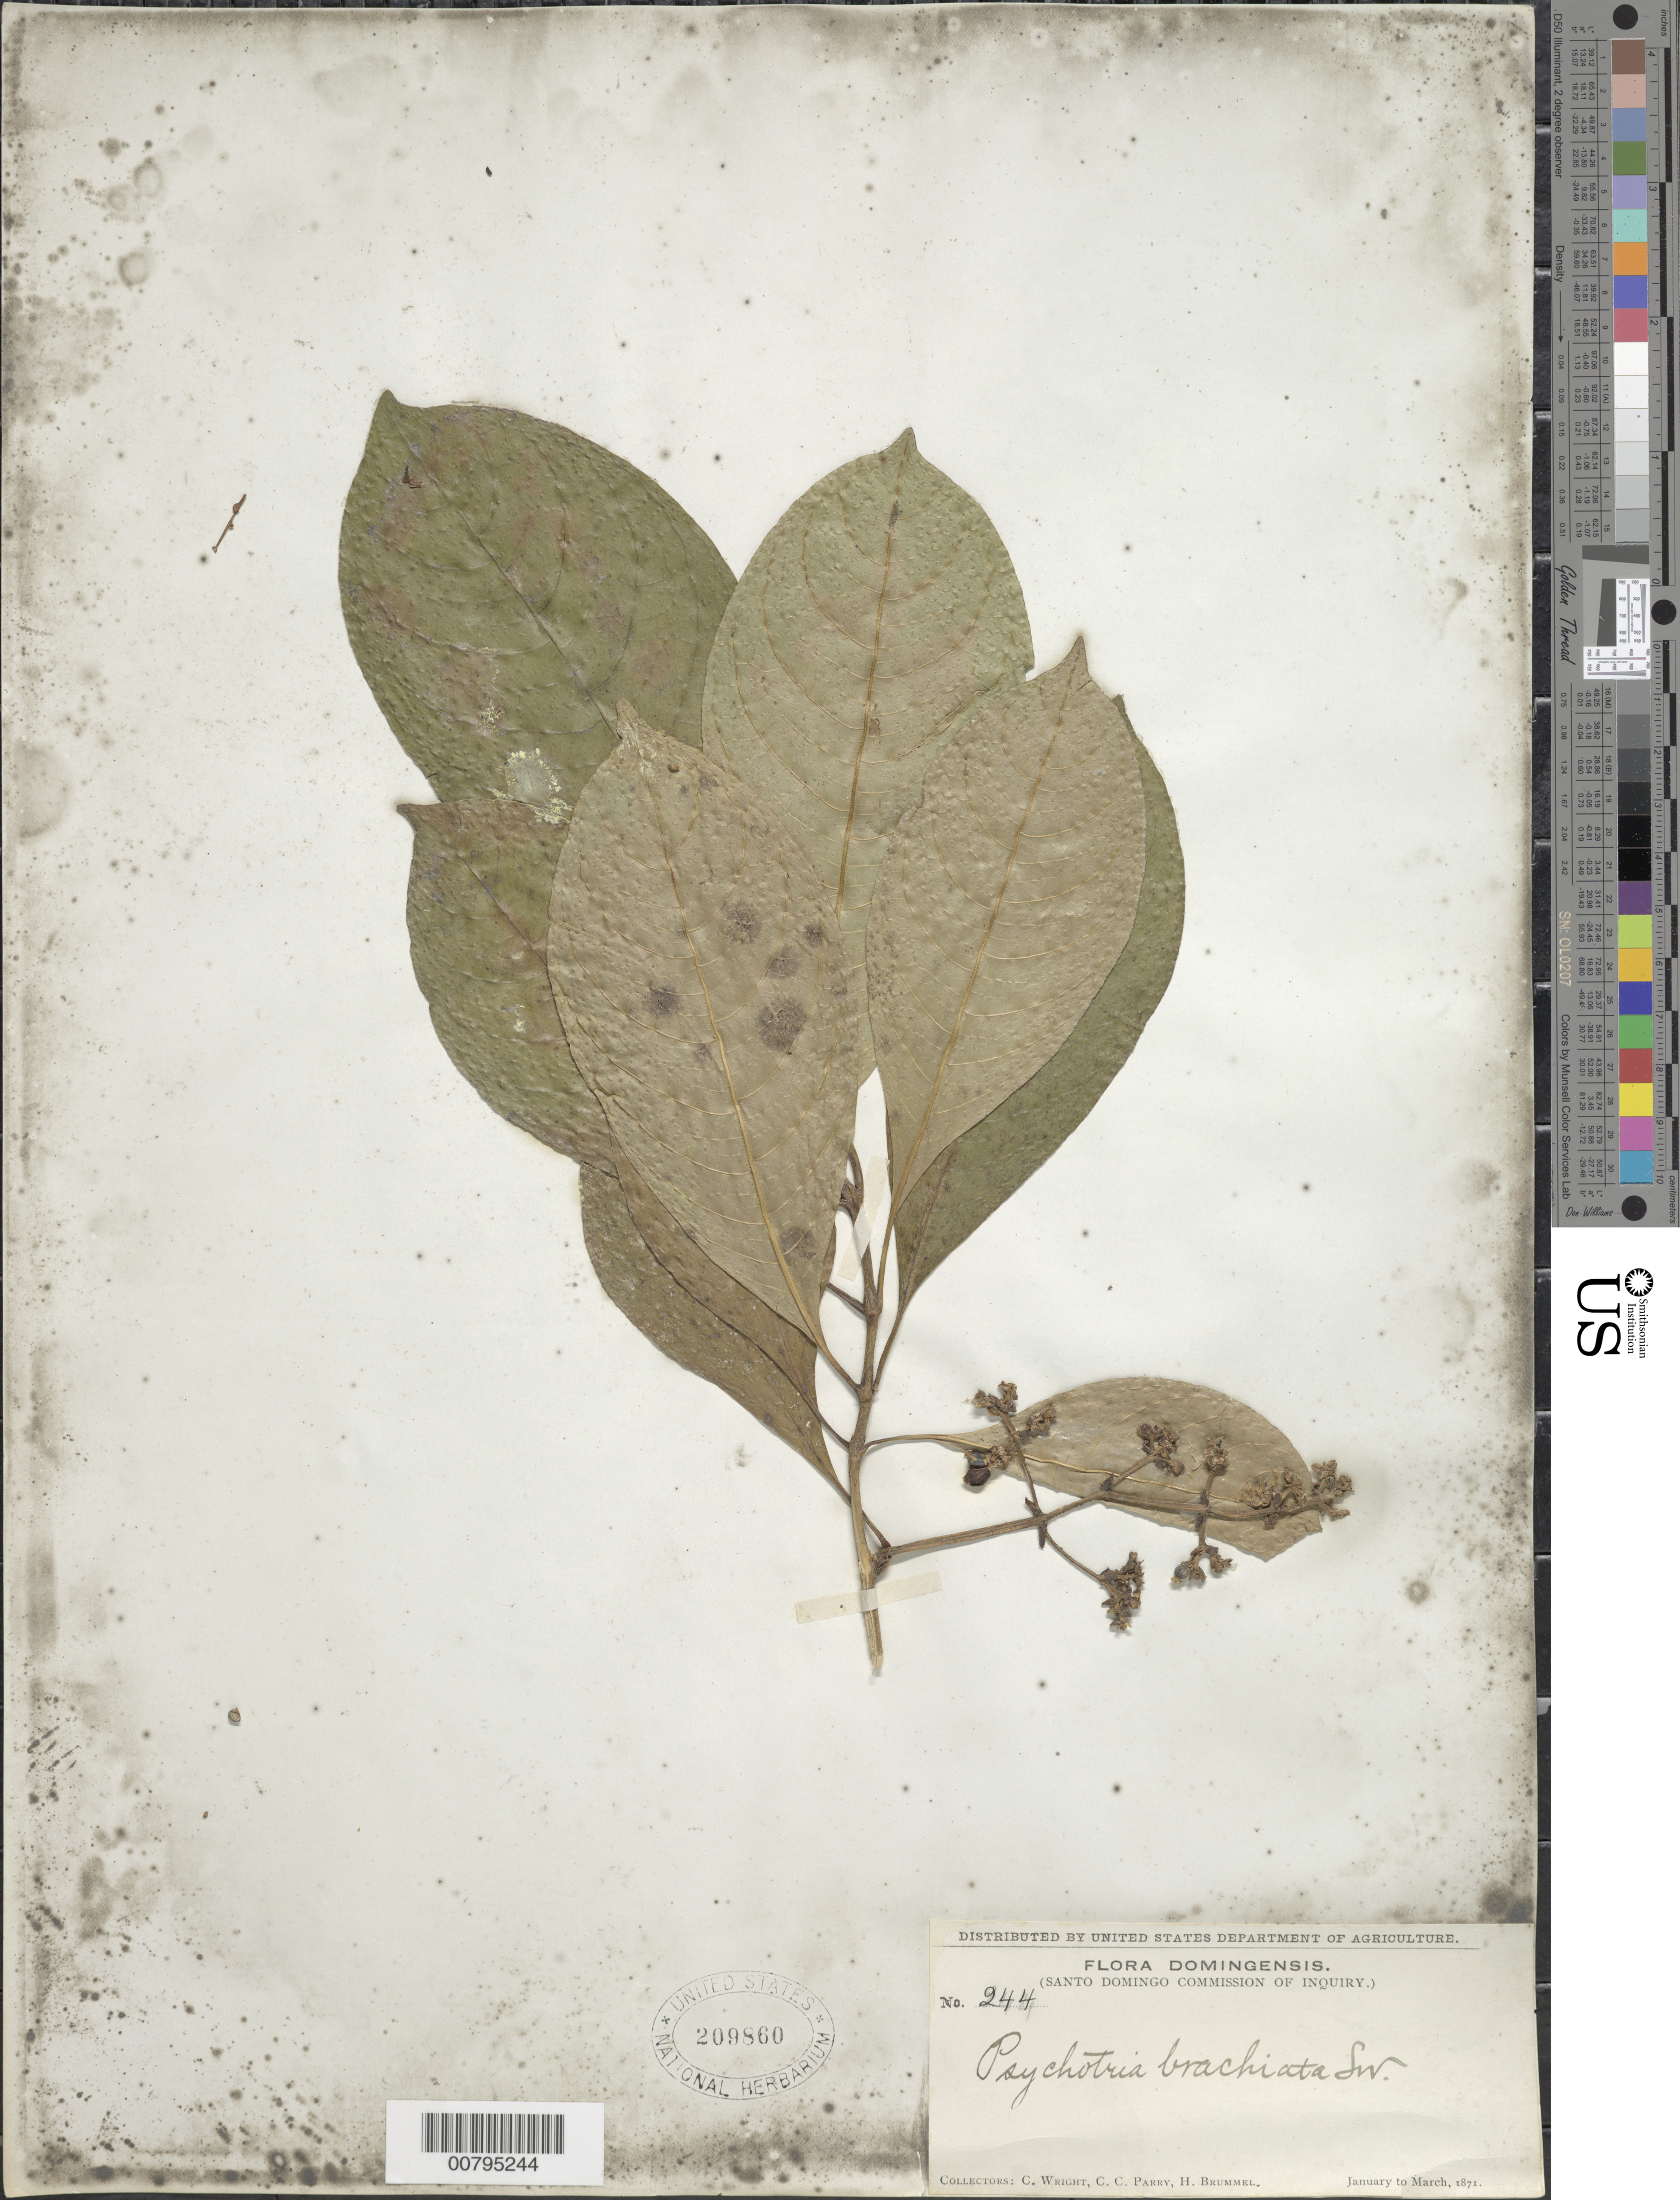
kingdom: Plantae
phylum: Tracheophyta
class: Magnoliopsida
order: Gentianales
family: Rubiaceae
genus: Psychotria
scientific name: Psychotria brachiata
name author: Sw.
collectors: C. Wright, C. C. Parry & H. Brummel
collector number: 244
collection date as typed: Jan 1871 to -- Mar 1871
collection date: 1871-01/1871-03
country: Dominican Republic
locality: Dist.: Sto. Domingo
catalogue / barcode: US 209860